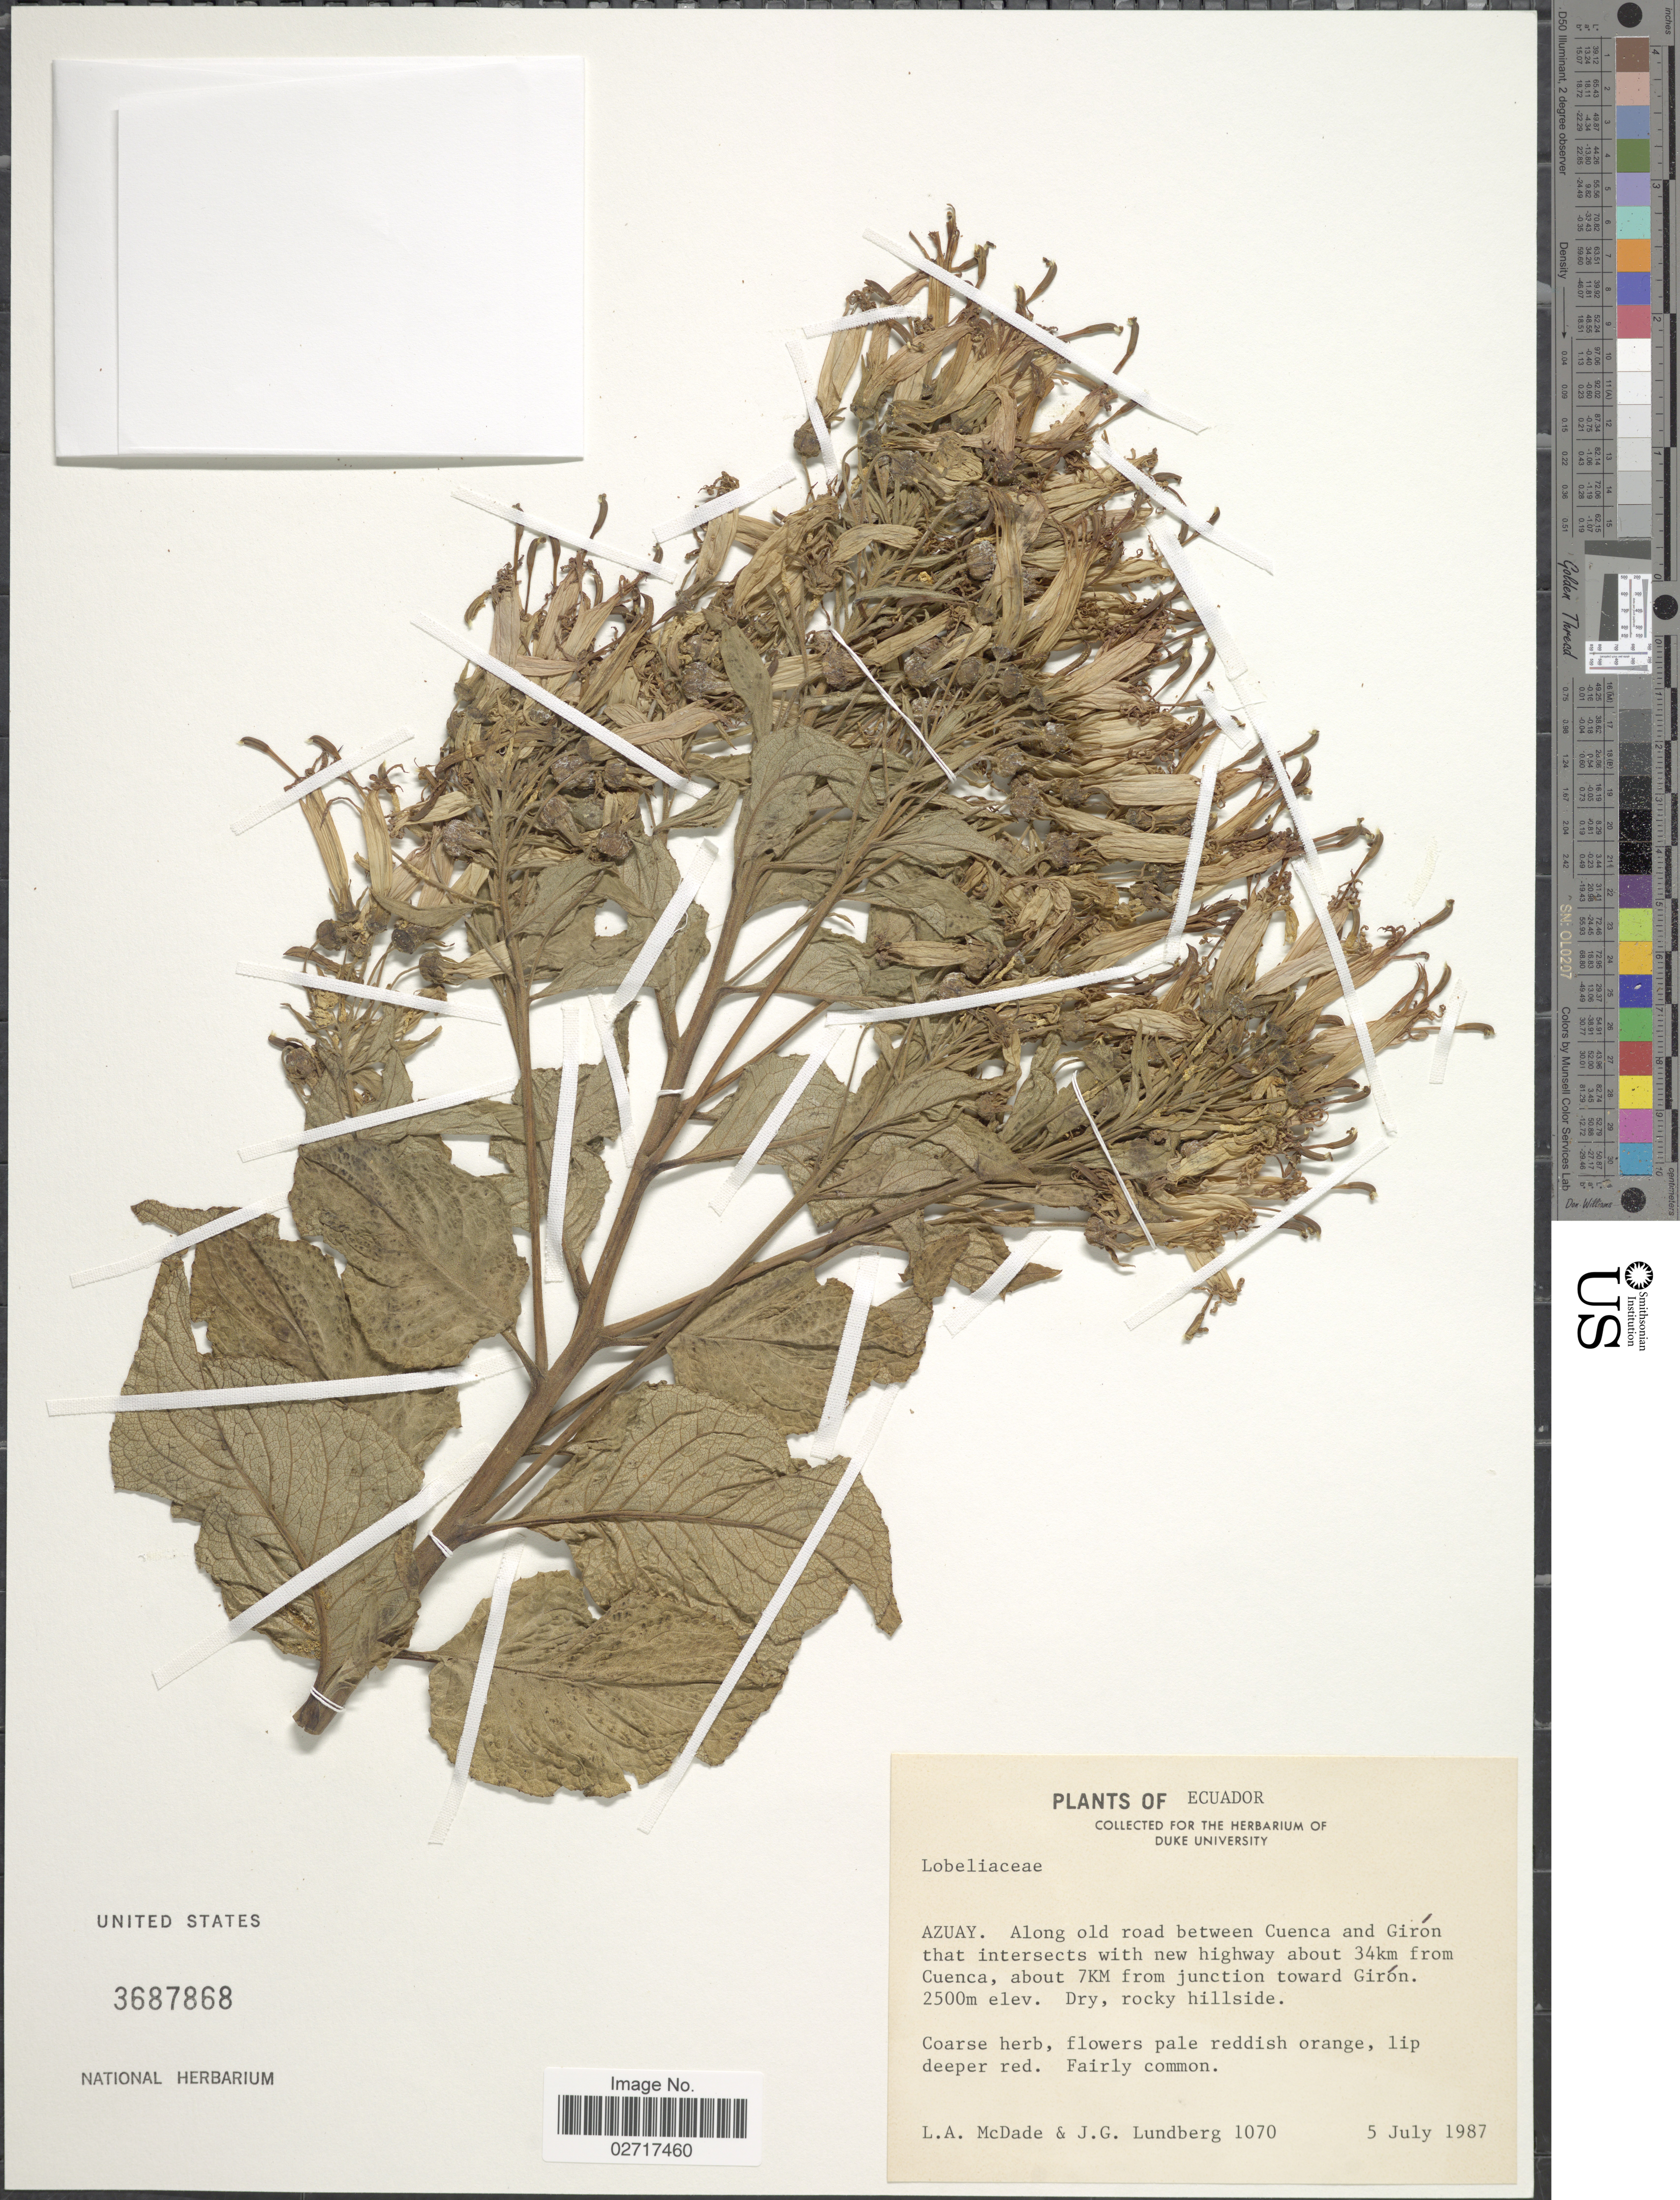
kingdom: Plantae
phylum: Tracheophyta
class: Magnoliopsida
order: Asterales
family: Campanulaceae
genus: Siphocampylus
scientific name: Siphocampylus sp.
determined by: Lagomarsino, L. P.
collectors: L. McDade & J. Lundberg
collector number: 1070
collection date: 1987-07-05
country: Ecuador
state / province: Azuay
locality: Along old road between Cuenca and Giron that intersect with new highway about 34km from Cuenca, about 7KM from junction toward Giron.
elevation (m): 2500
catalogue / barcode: US 3687868